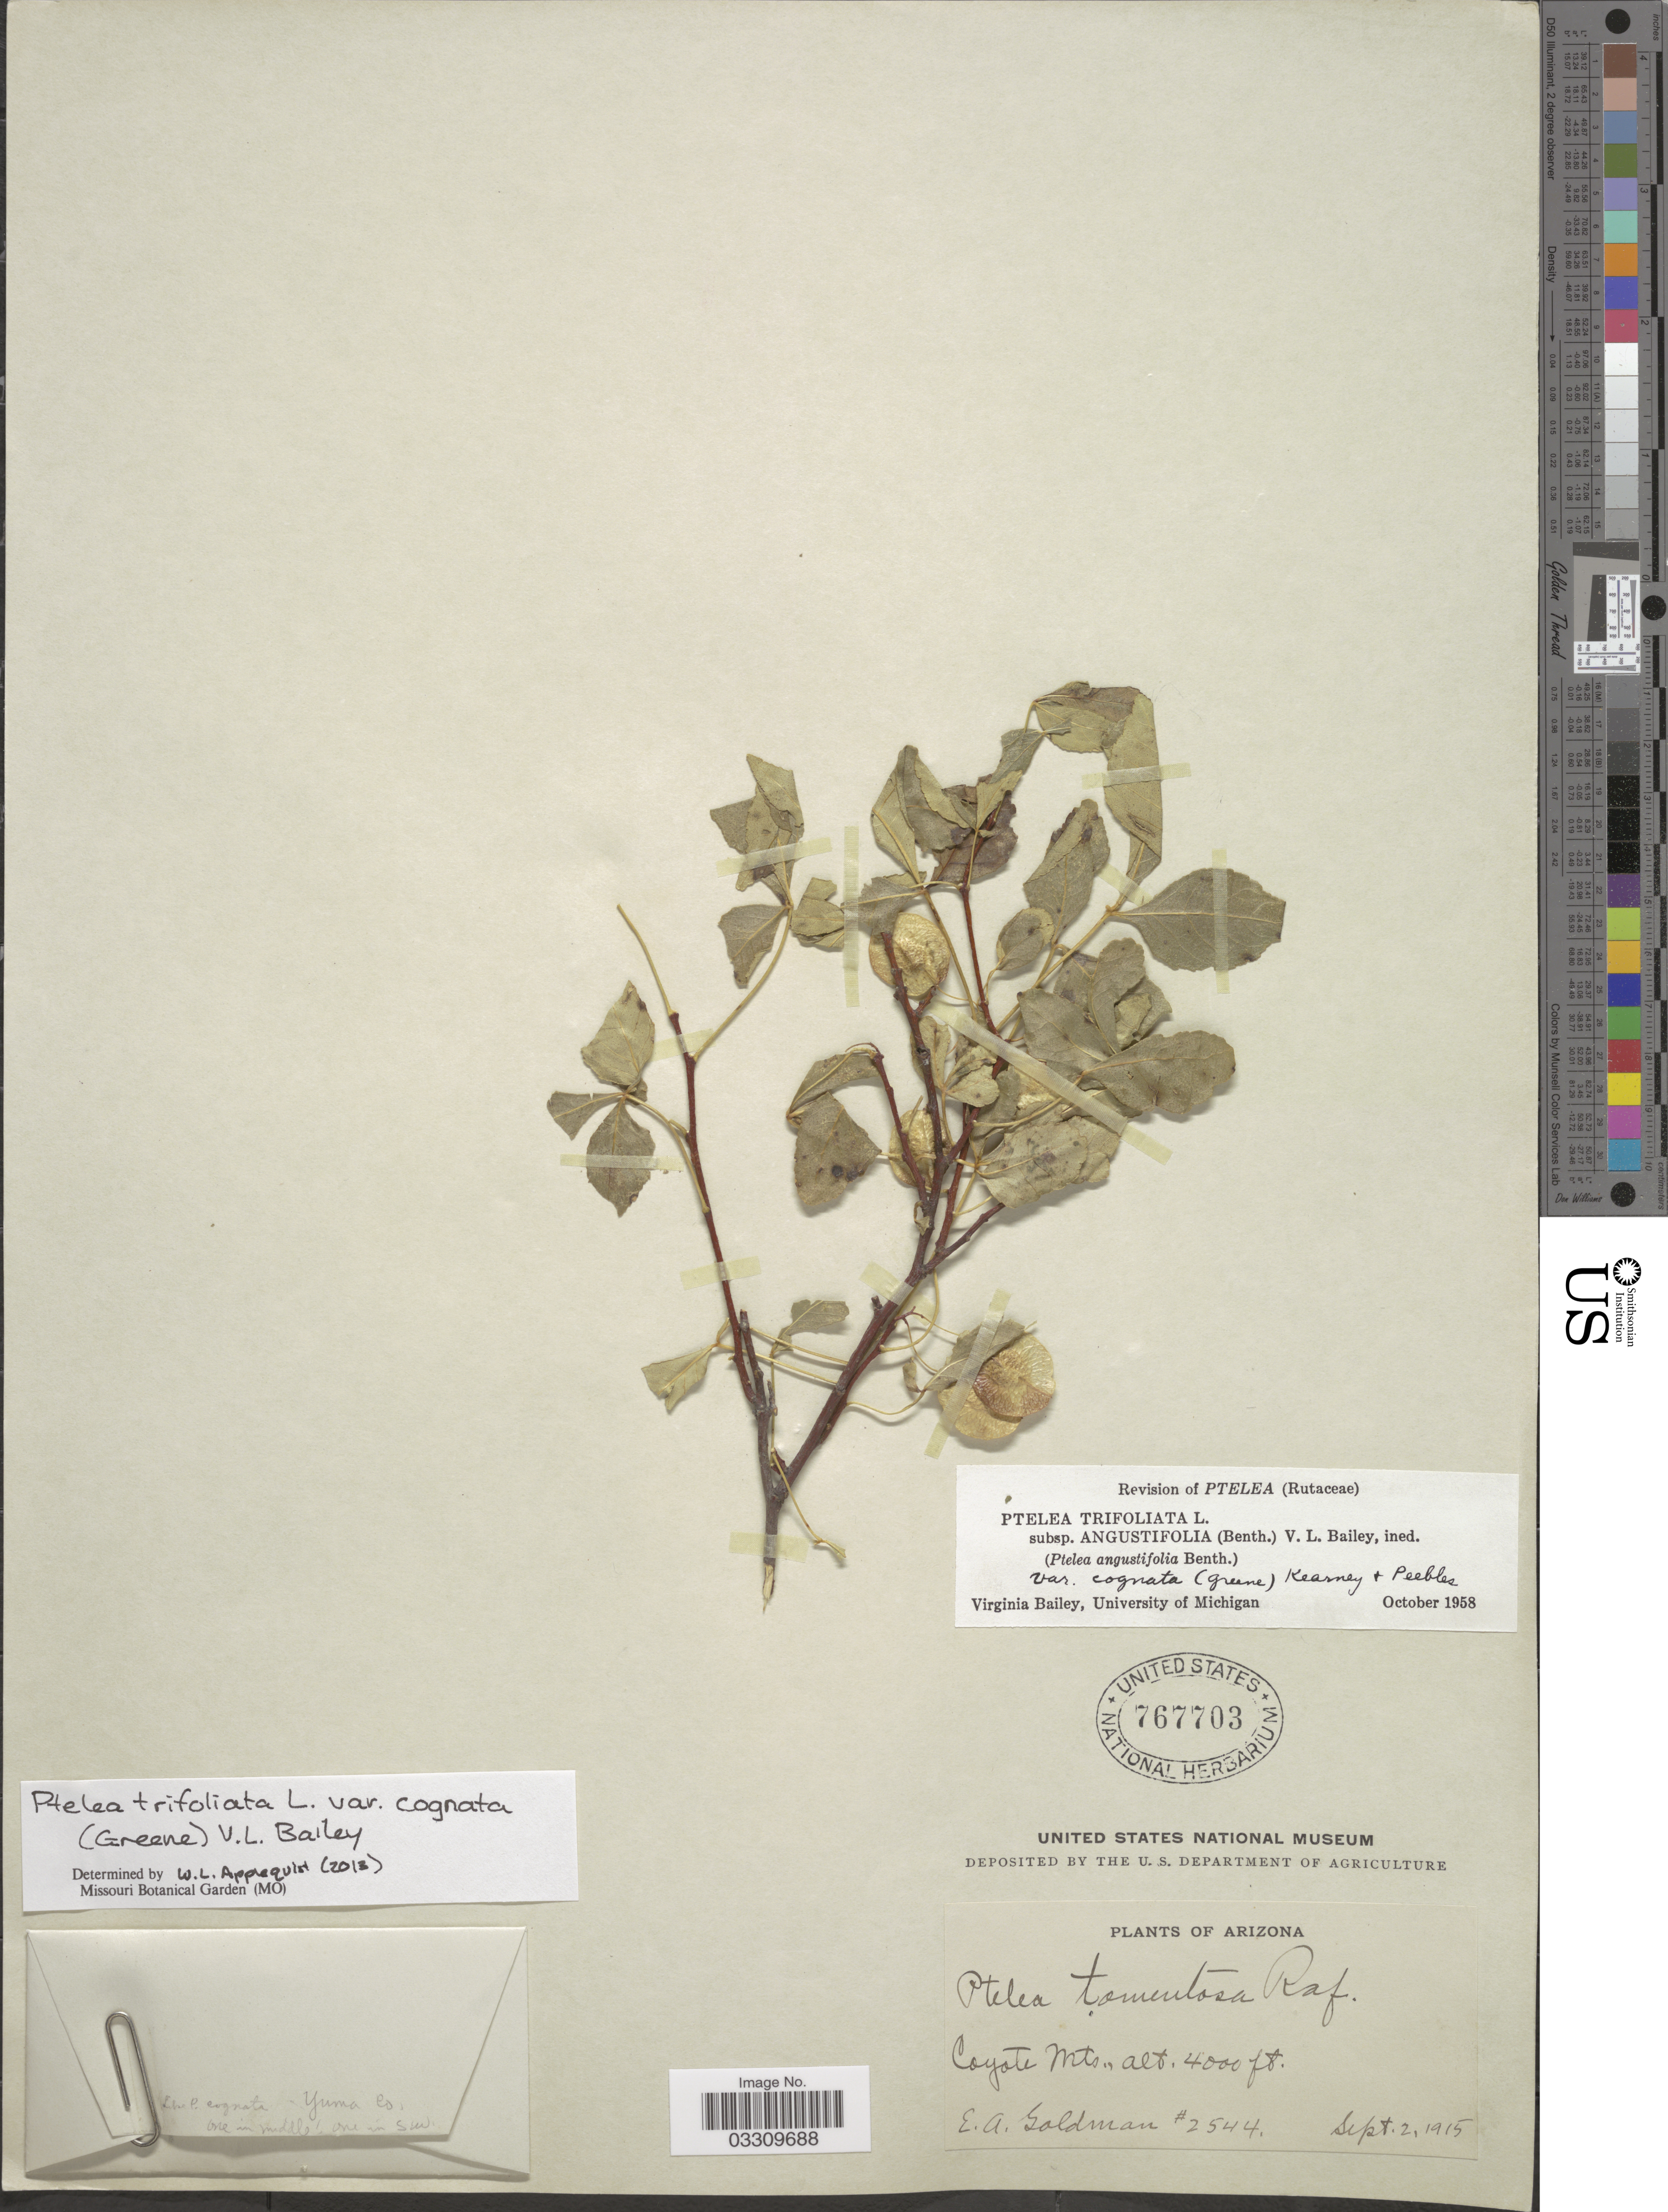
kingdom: Plantae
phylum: Tracheophyta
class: Magnoliopsida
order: Sapindales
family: Rutaceae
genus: Ptelea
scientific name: Ptelea trifoliata var. cognata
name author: (Greene) V. L. Bailey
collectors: E. A. Goldman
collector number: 2544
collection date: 1915-09-02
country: United States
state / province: Arizona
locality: Coyote Mts.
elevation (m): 1219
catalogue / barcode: US 767703